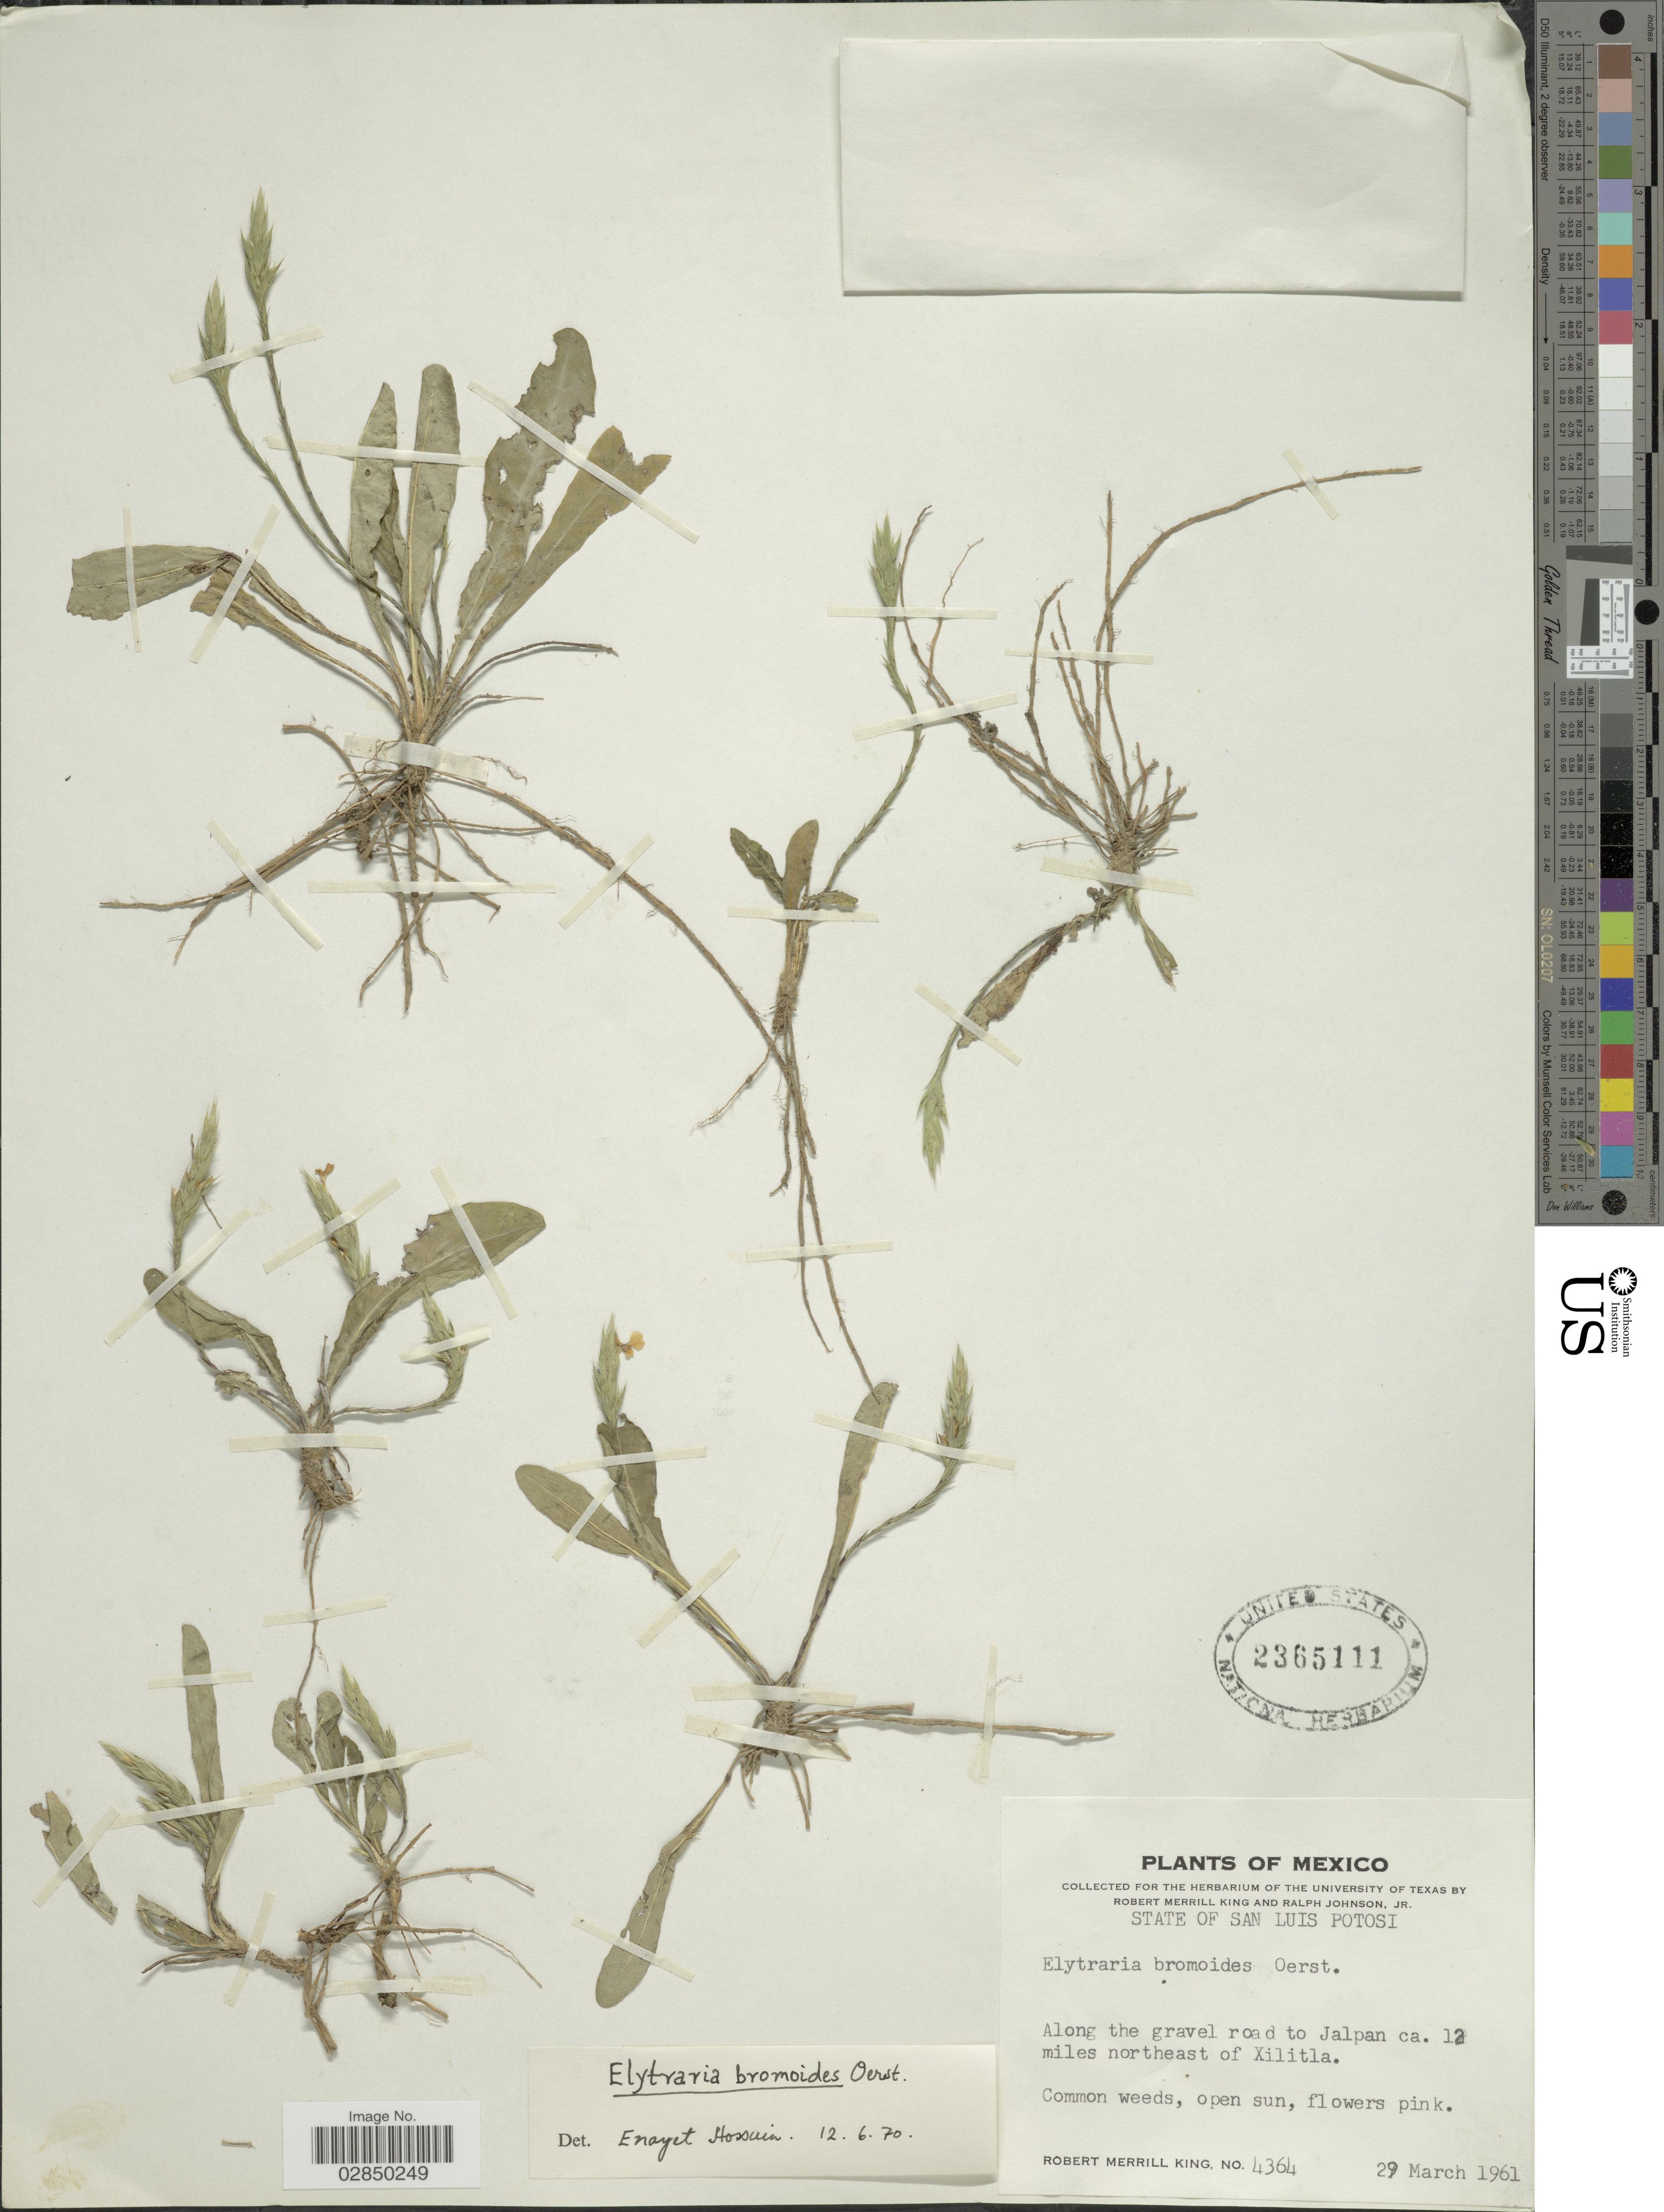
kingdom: Plantae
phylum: Tracheophyta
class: Magnoliopsida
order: Lamiales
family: Acanthaceae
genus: Elytraria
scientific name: Elytraria bromoides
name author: Oerst.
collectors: R. M. King & R. Johnson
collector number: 4364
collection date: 1961-03-29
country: Mexico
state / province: San Luis Potosí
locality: Along gravel road to Jalpan ca. 12 miles northeast of Xilitla.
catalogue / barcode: US 2365111